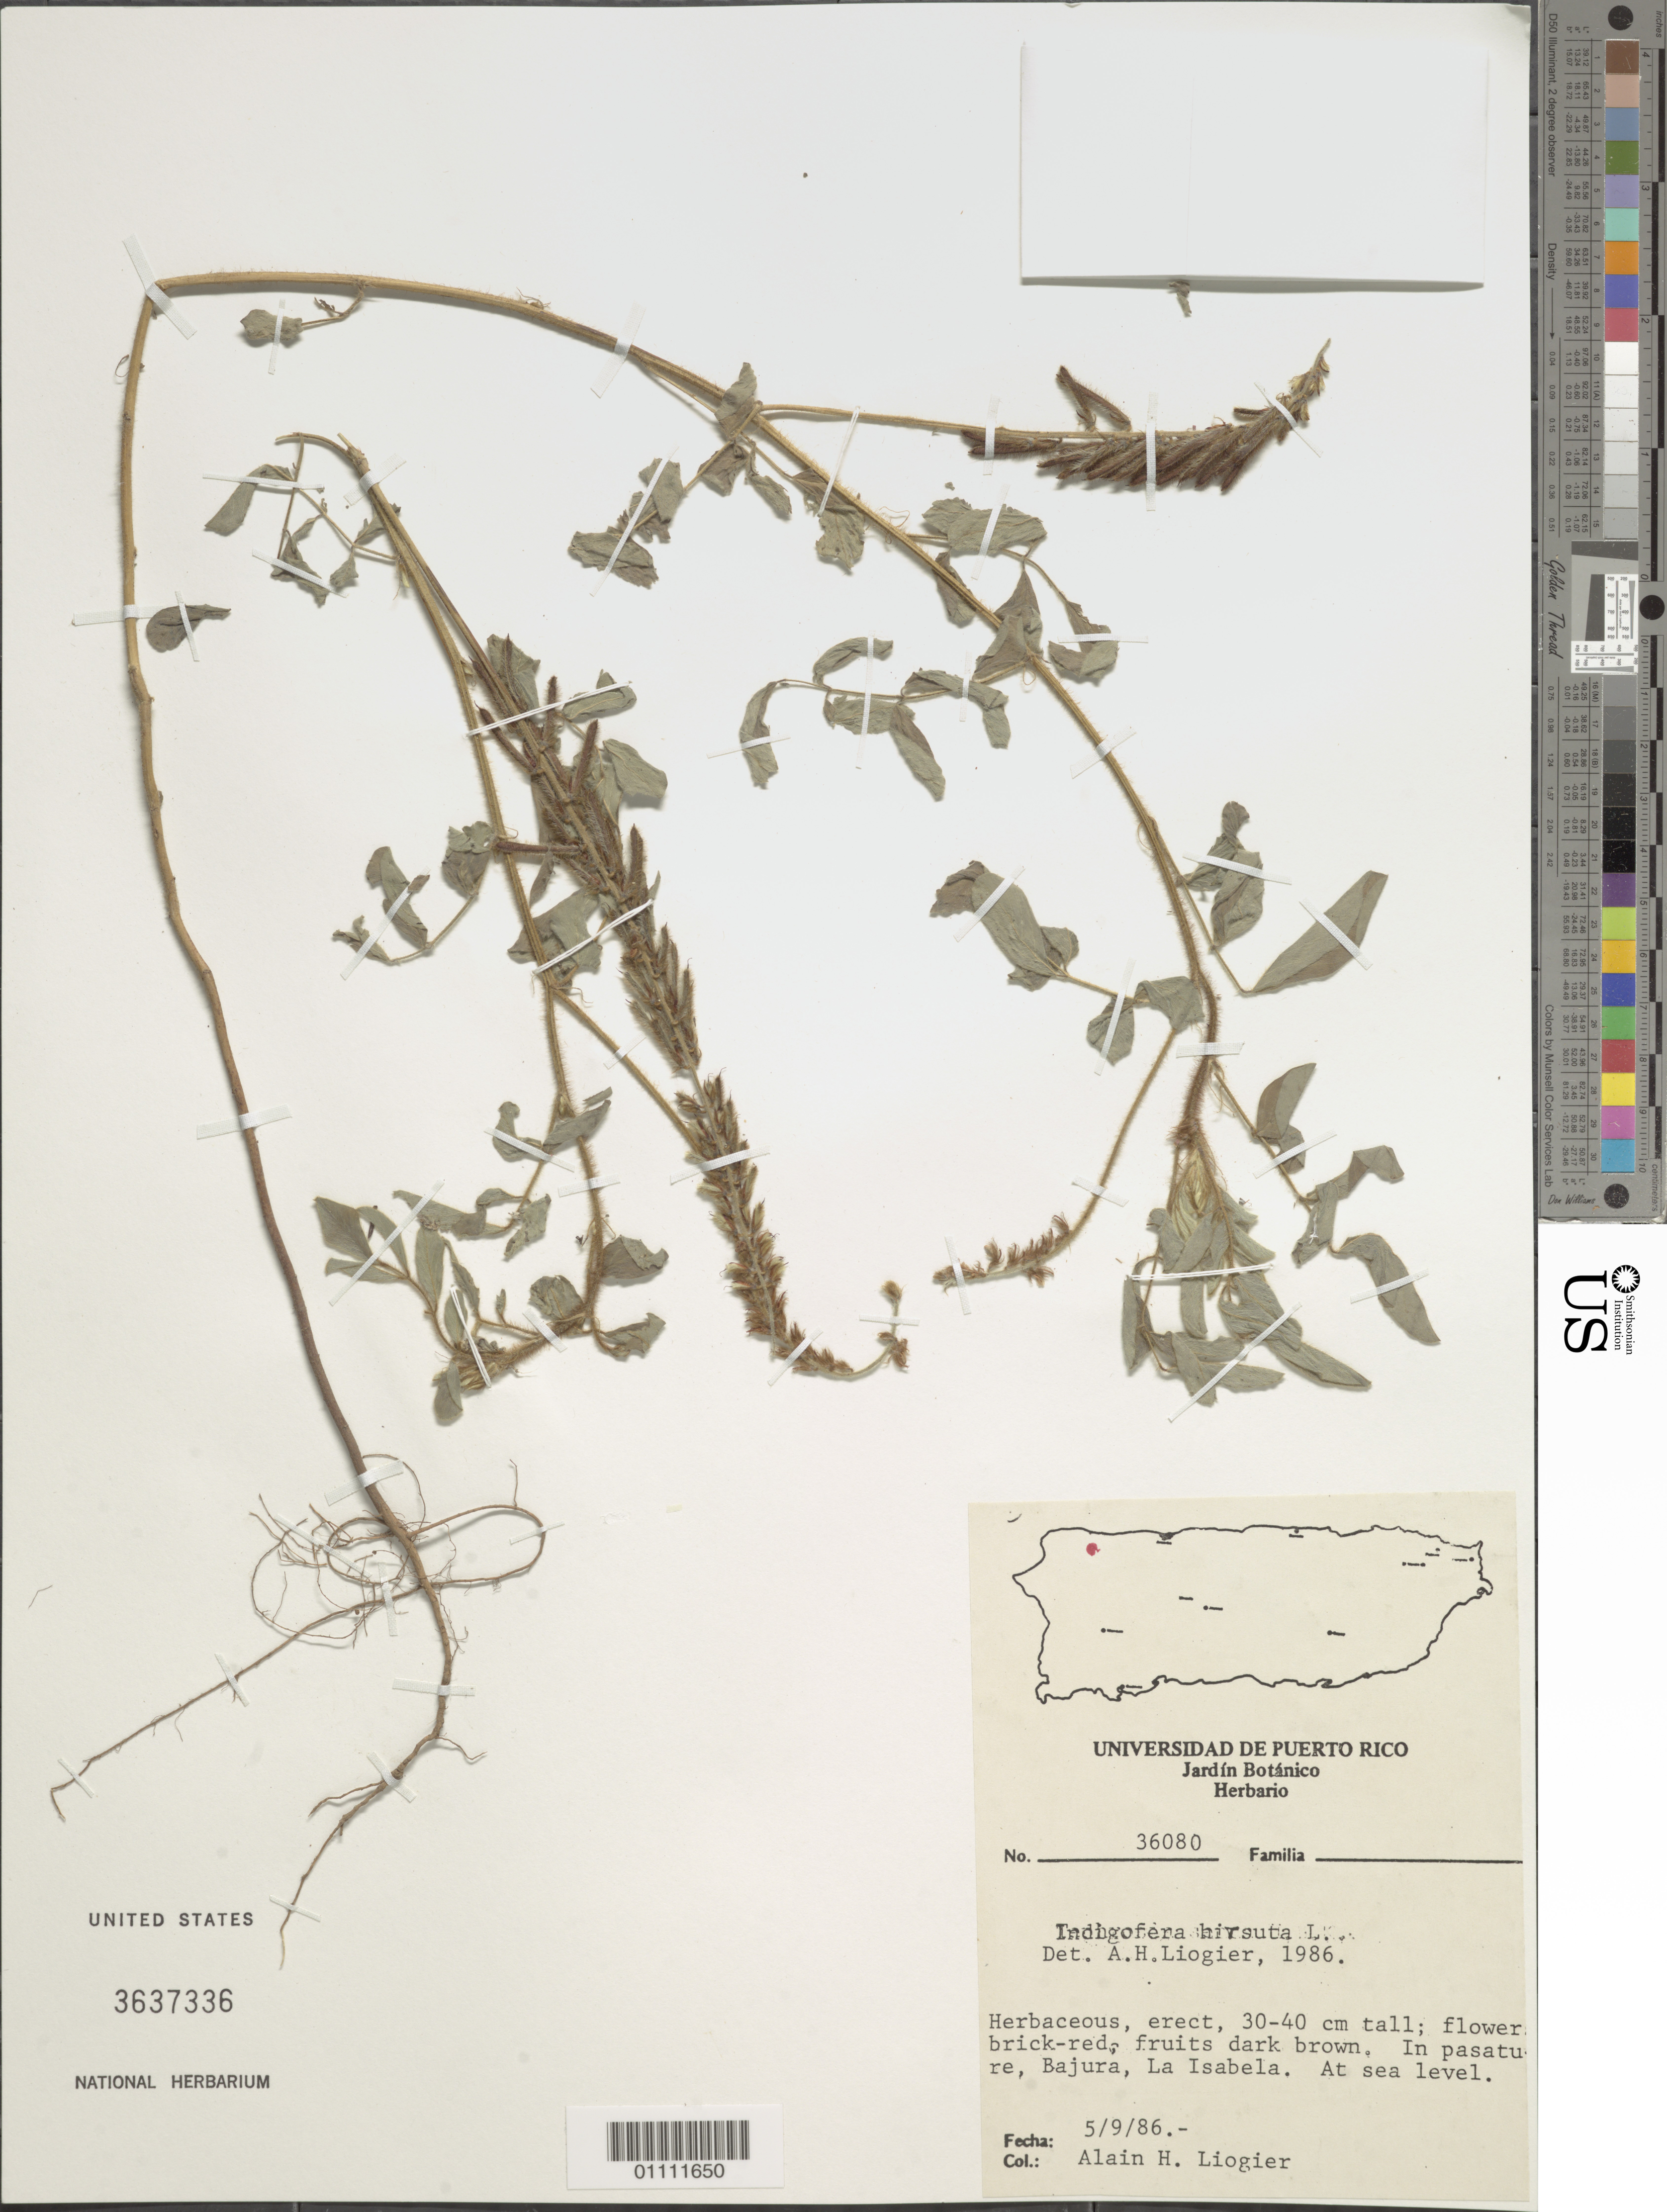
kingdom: Plantae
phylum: Tracheophyta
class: Magnoliopsida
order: Fabales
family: Fabaceae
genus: Indigofera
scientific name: Indigofera hirsuta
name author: L.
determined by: Liogier, Alain H.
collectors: A. H. Liogier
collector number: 36080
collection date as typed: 09 May 1986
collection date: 1986-05-09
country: Puerto Rico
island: Puerto Rico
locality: Bajura, La Isabela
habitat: In pasture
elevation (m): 0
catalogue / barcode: US 3637336